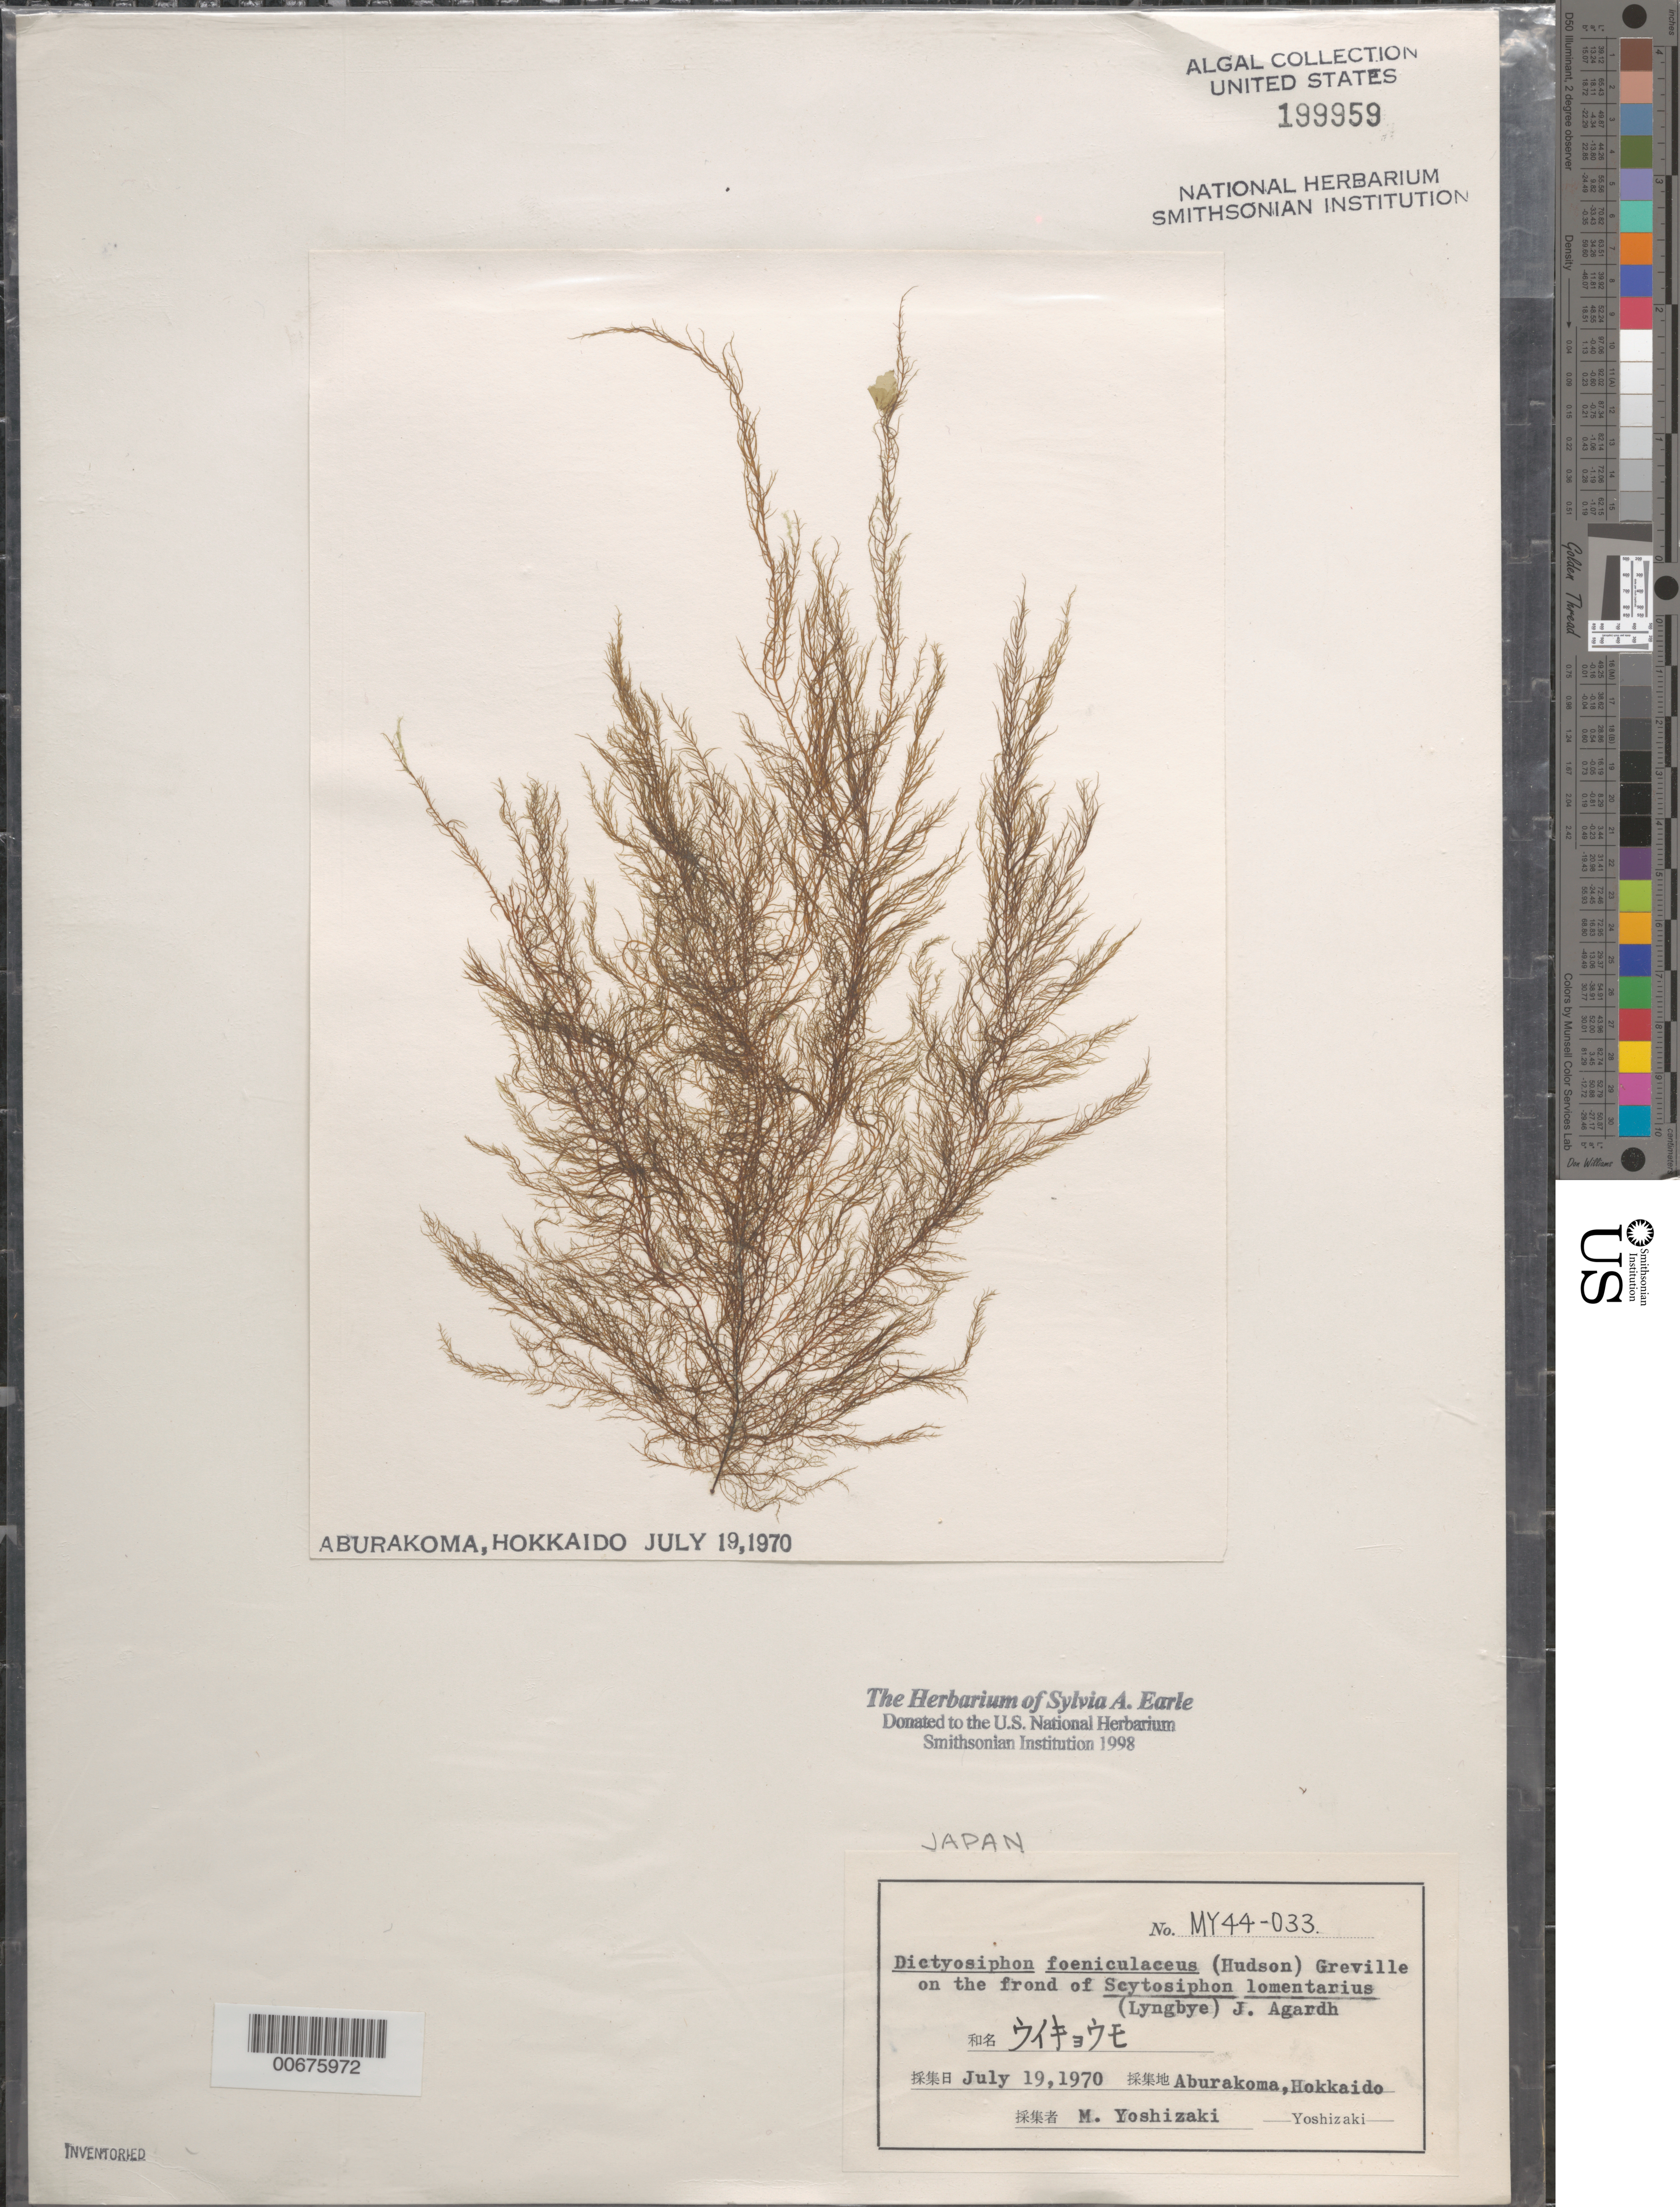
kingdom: Chromista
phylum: Ochrophyta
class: Phaeophyceae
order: Dictyosiphonales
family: Dictyosiphonaceae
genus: Dictyosiphon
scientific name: Dictyosiphon foeniculaceus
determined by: Yoshizaki, M.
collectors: M. Yoshizaki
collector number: My 44-033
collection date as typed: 19 Jul 1970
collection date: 1970-07-19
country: Japan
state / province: Hokkaido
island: Hokkaido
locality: Aburakoma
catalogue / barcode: US 199959